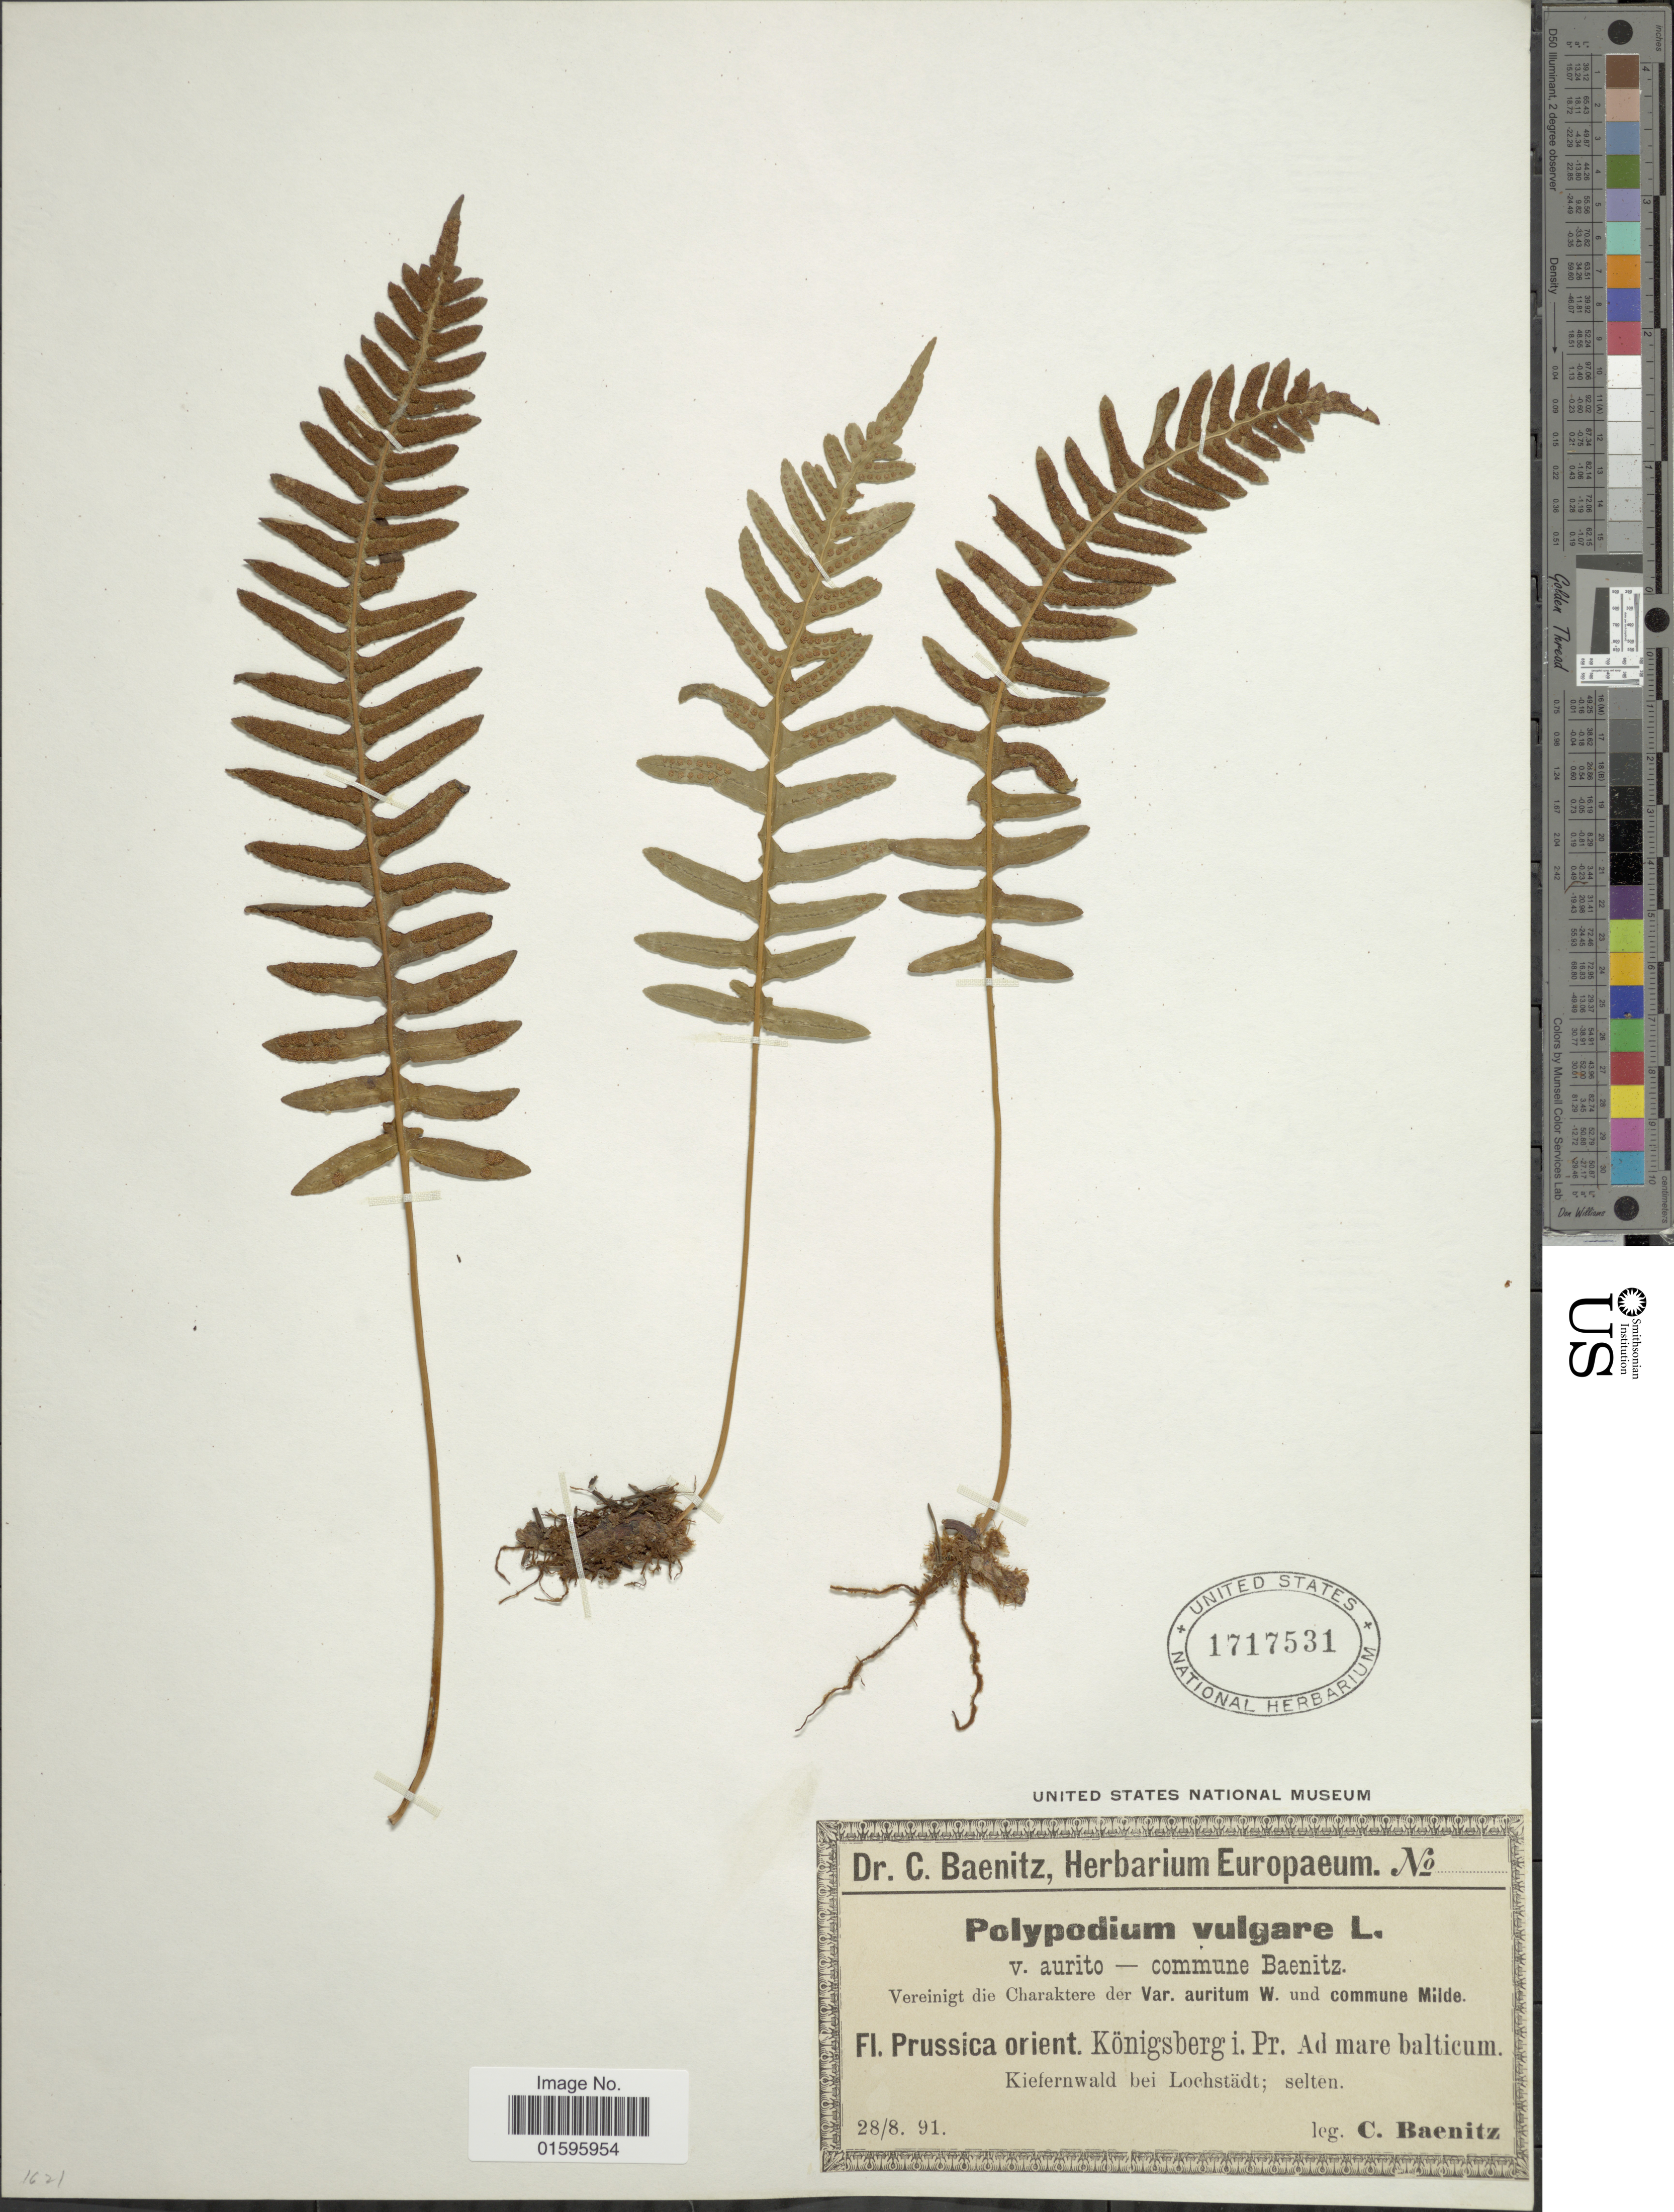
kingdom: Plantae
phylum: Tracheophyta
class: Polypodiopsida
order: Polypodiales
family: Polypodiaceae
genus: Polypodium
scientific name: Polypodium vulgare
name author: L.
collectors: C. G. Baenitz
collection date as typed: Transcribed d/m/y: 28/8/91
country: Germany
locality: Prussica orient, Konigsberg i. Pr. ad mare balticum, Kiefernwald bei Lochstadt, Sehr selten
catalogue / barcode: US 1717531